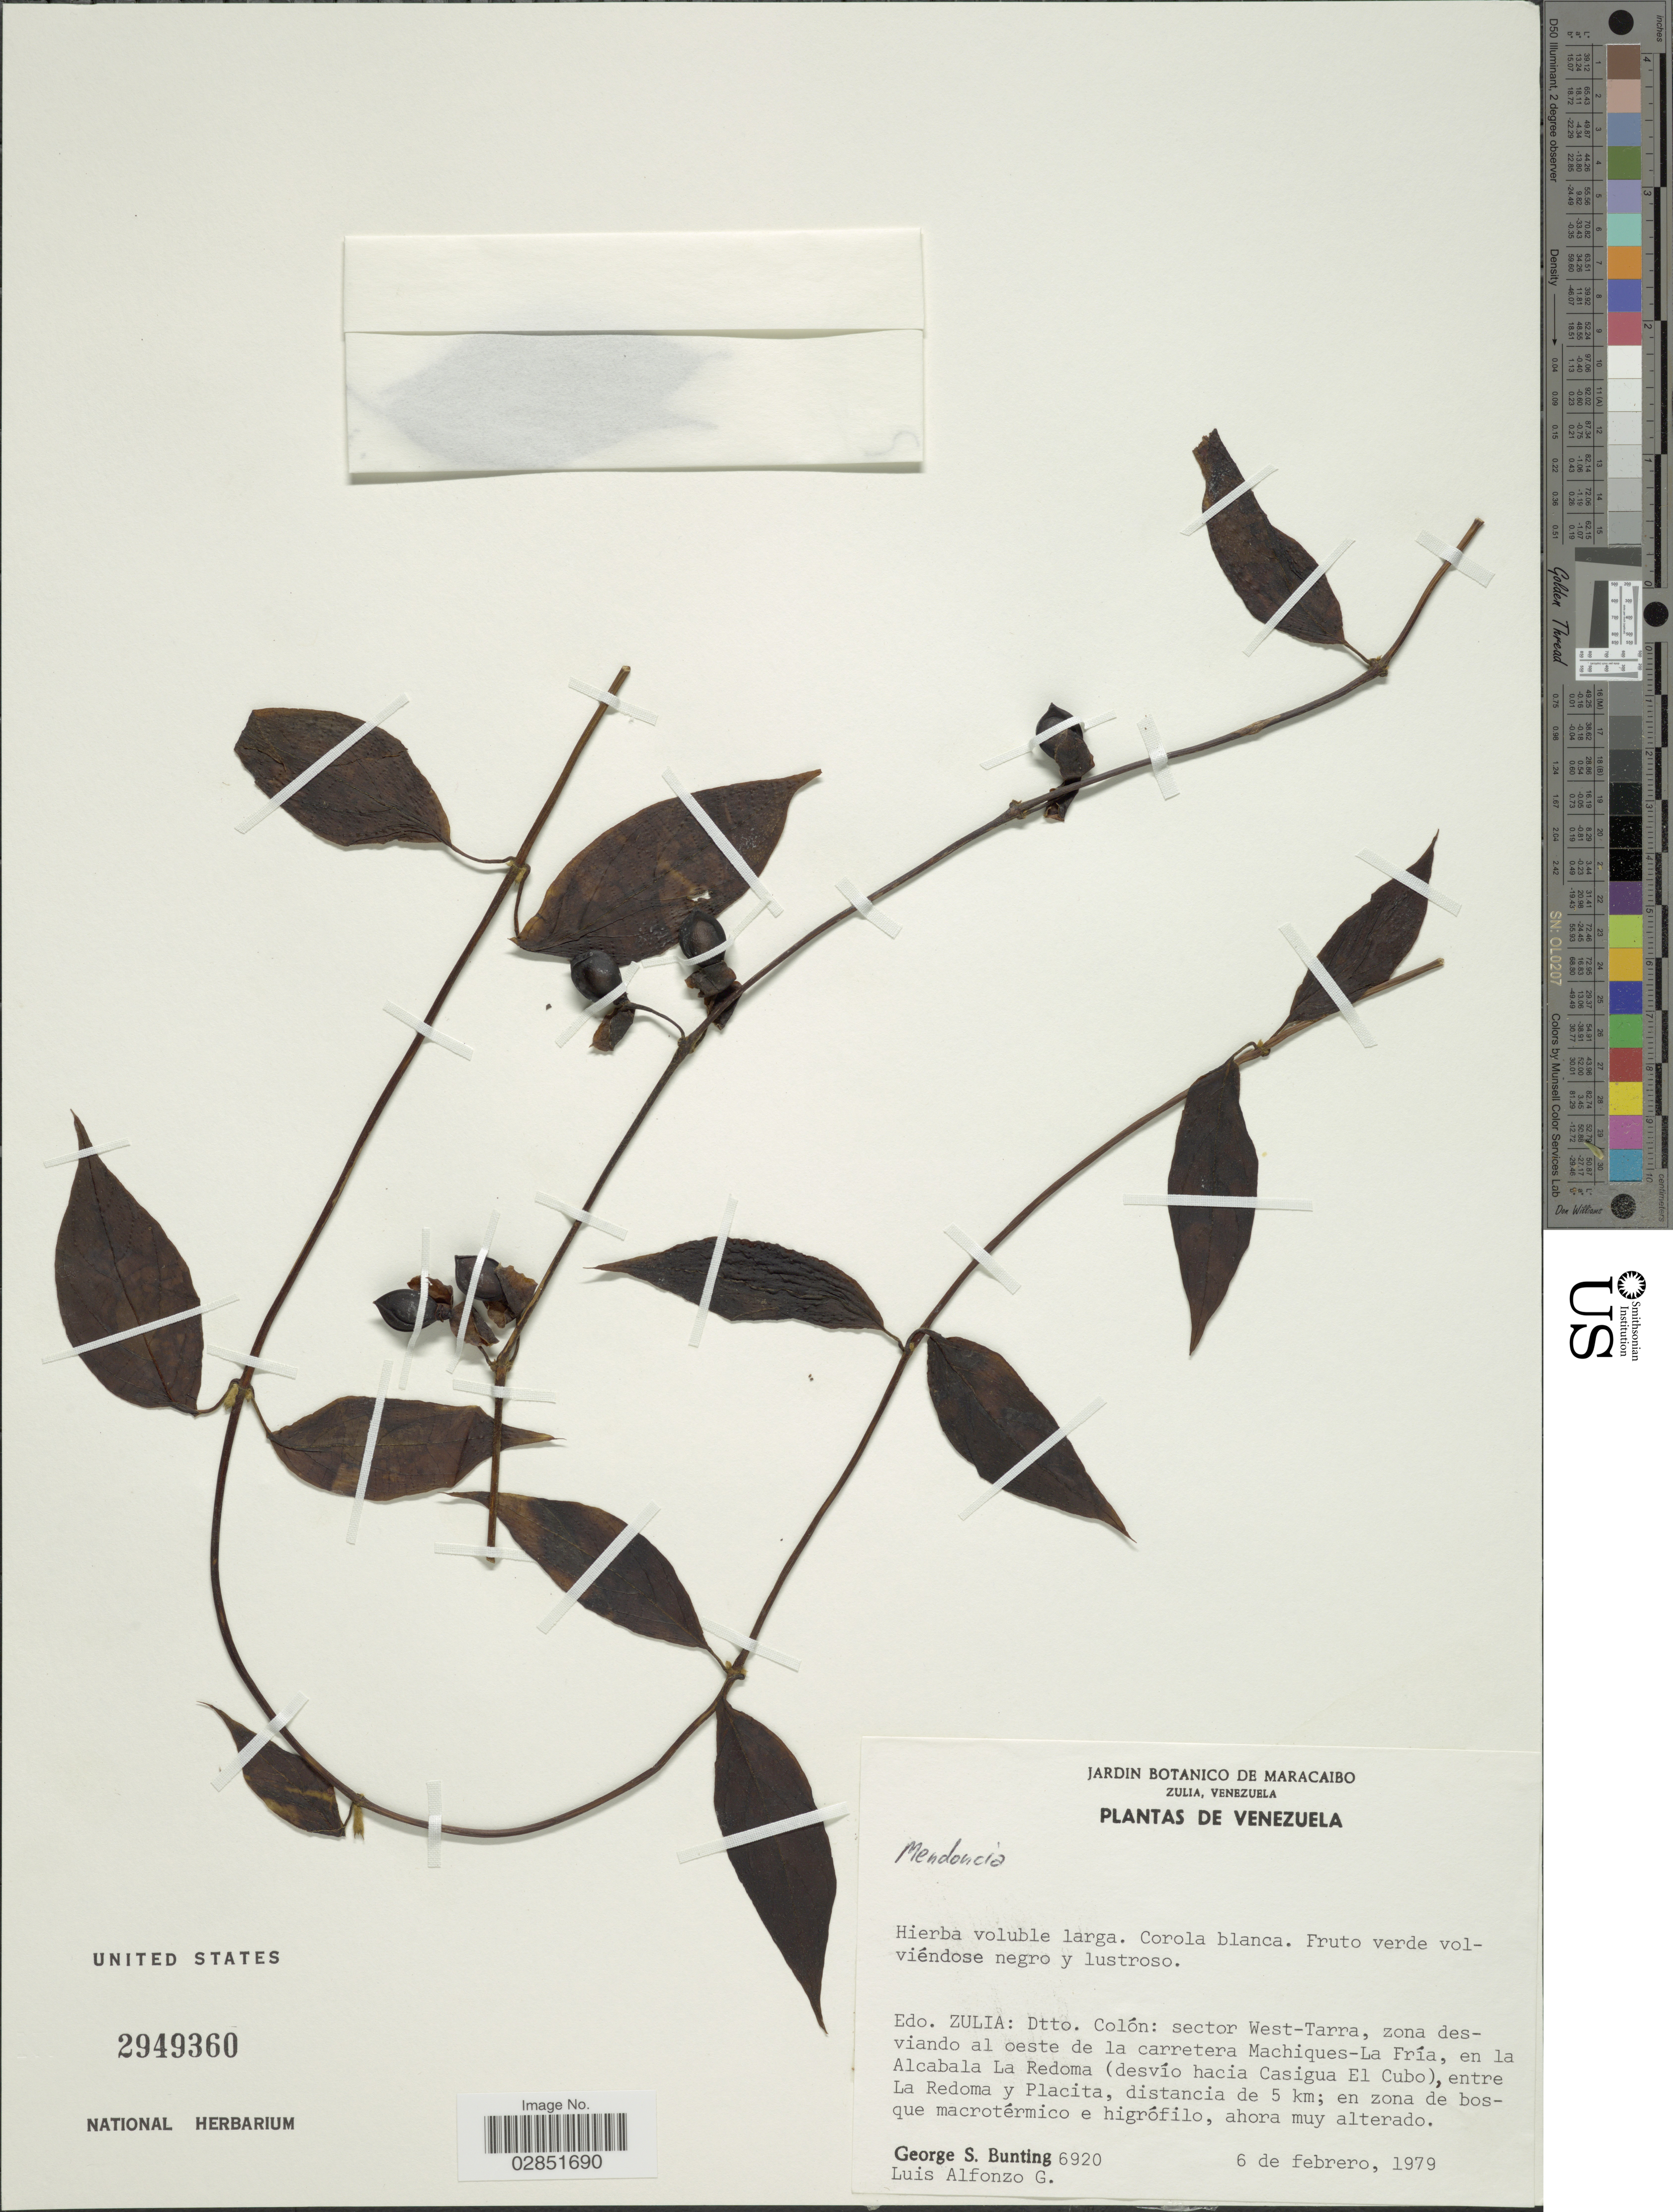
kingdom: Plantae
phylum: Tracheophyta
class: Magnoliopsida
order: Lamiales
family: Acanthaceae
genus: Mendoncia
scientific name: Mendoncia sp.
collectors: G. S. Bunting & L. Alfonzo G.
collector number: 6920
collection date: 1979-02-06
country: Venezuela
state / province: Zulia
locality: Dtto. Colón: sector West-Tarra, zona desviando al oeste de la carretera Machiques-La Fría, en la Alcabala La Redoma (desvío hacia Casigua El Cubo), entre La Redoma y Placita, distancia de 5 km.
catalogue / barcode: US 2949360